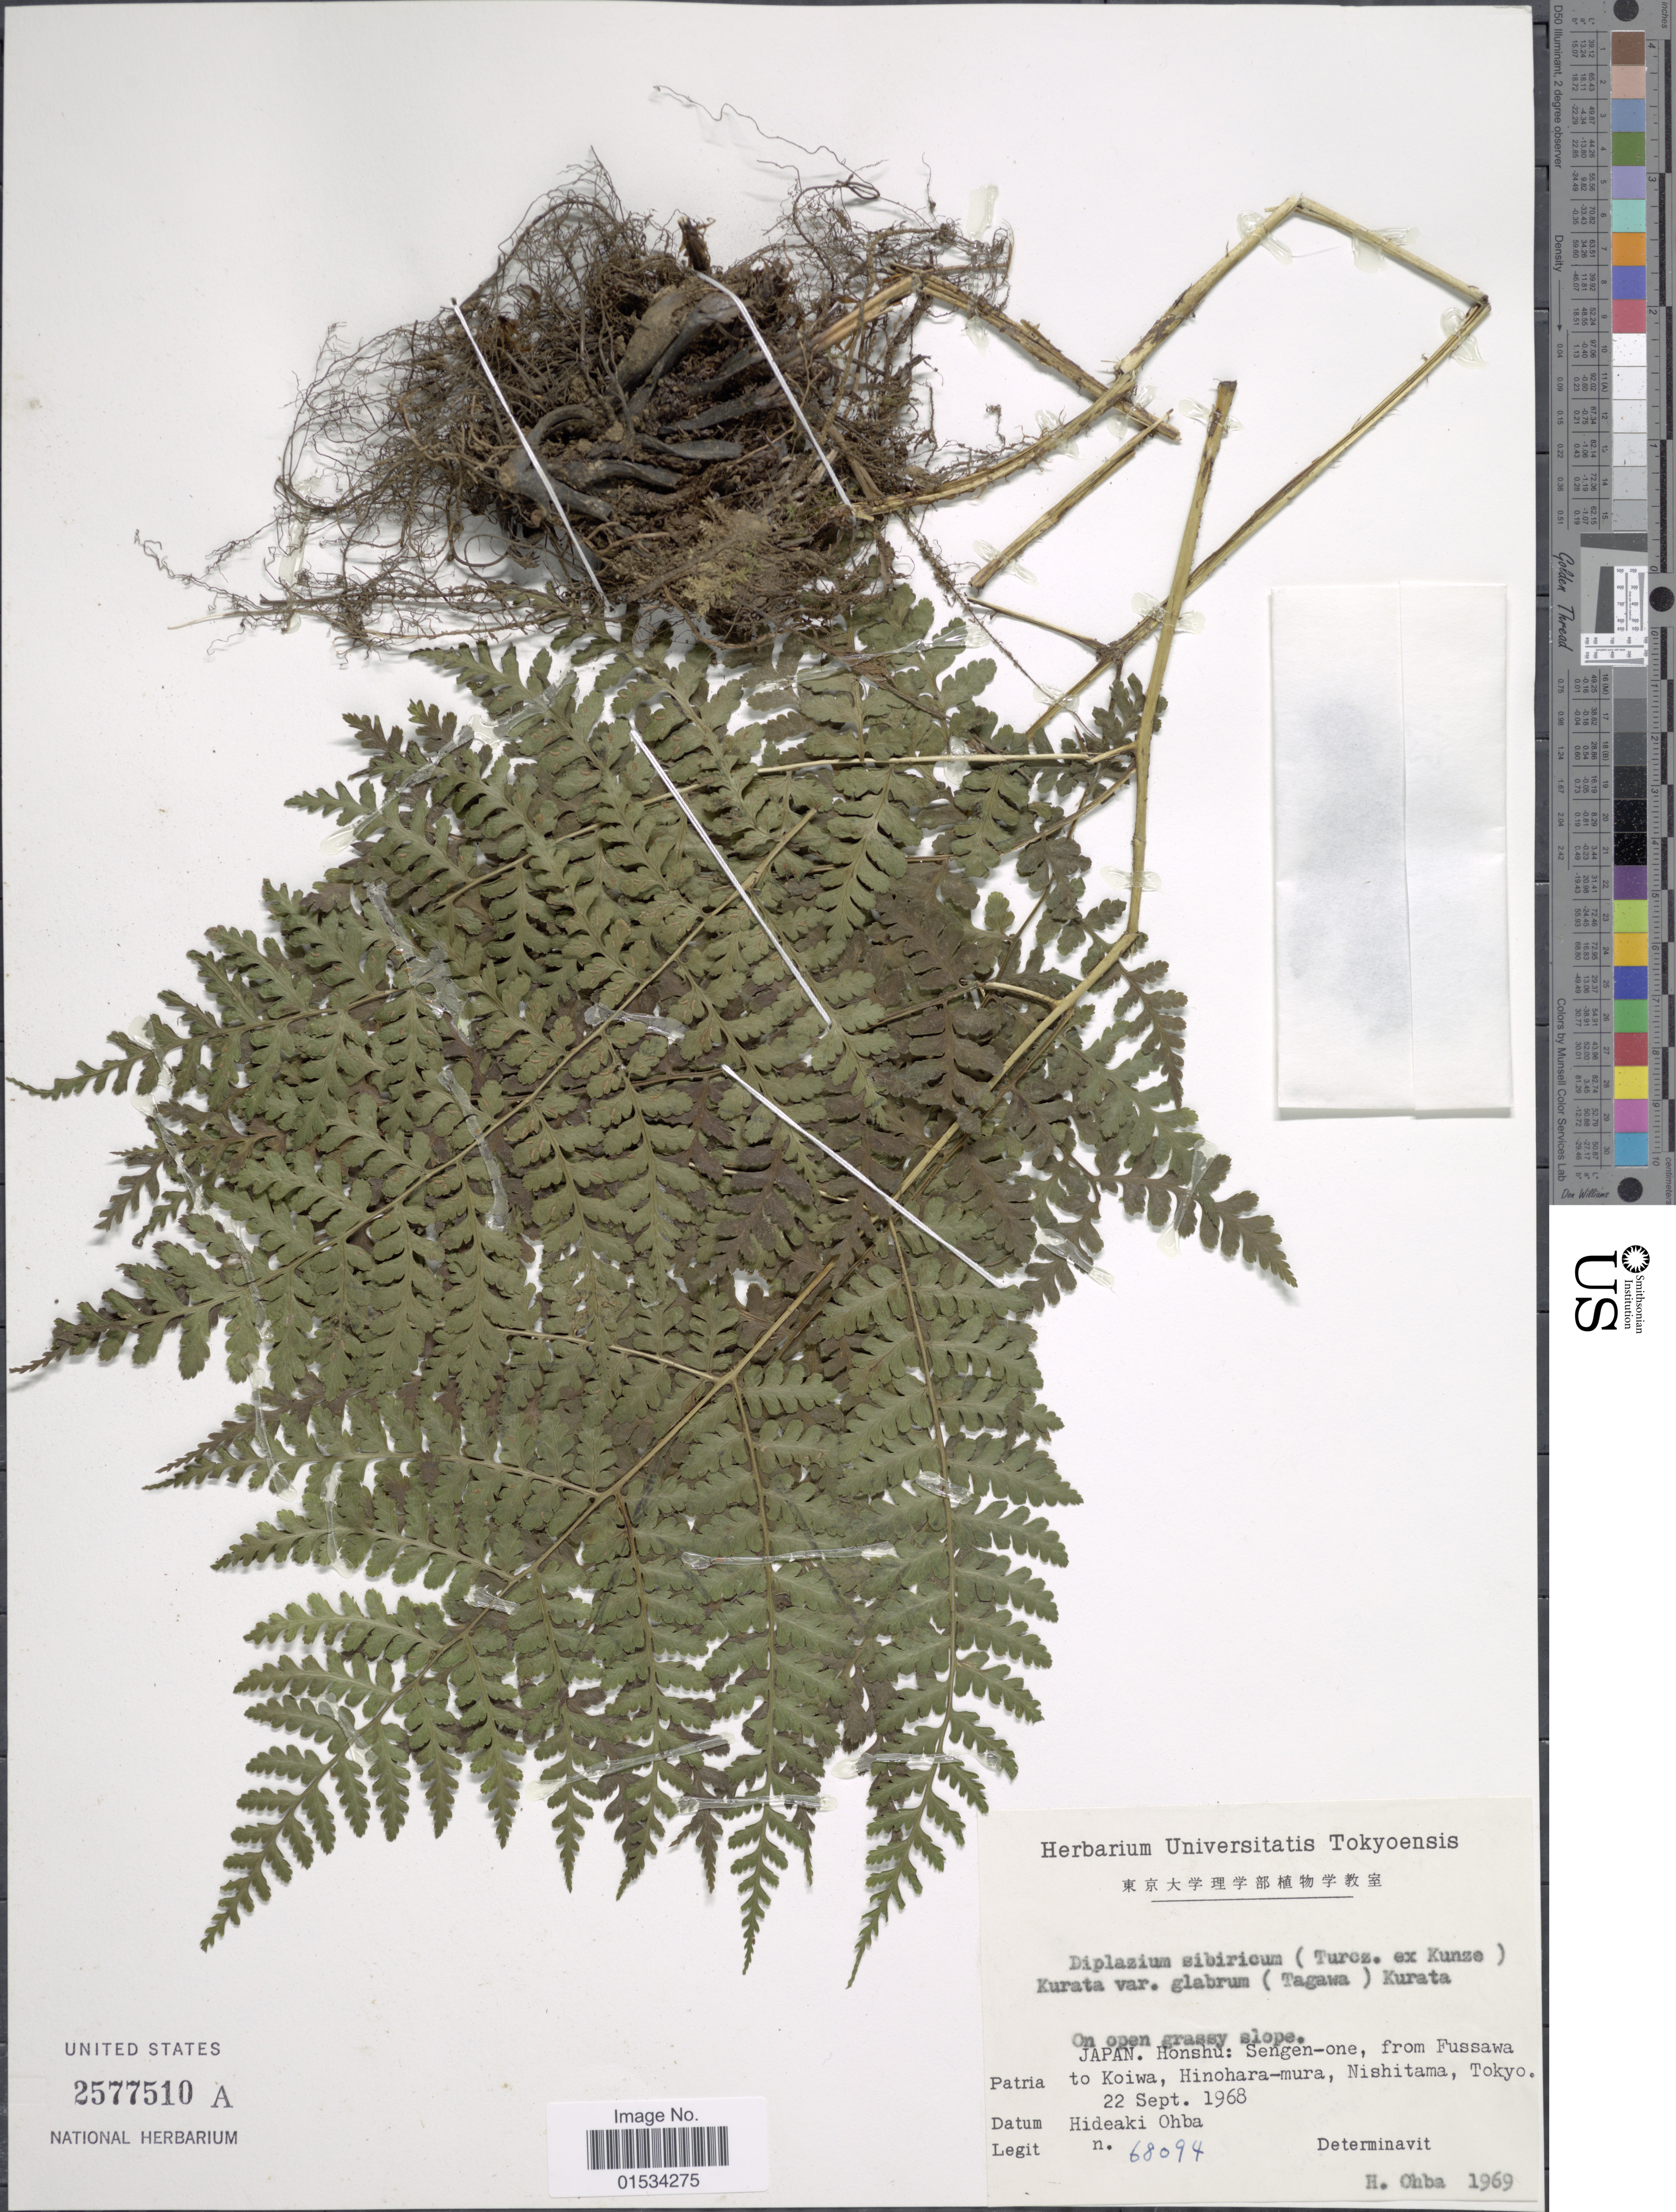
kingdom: Plantae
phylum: Tracheophyta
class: Polypodiopsida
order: Polypodiales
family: Athyriaceae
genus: Diplazium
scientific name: Diplazium sibiricum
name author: (Turcz. ex Kunze) Sa. Kurata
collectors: H. Ohba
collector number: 68094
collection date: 1968-09-22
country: Japan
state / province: Tokyo, Federal City of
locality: Honshu: Sengen-one, from Fussawa to Koiwa, Hinohara-mura, Nishitama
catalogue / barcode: US 2577510A